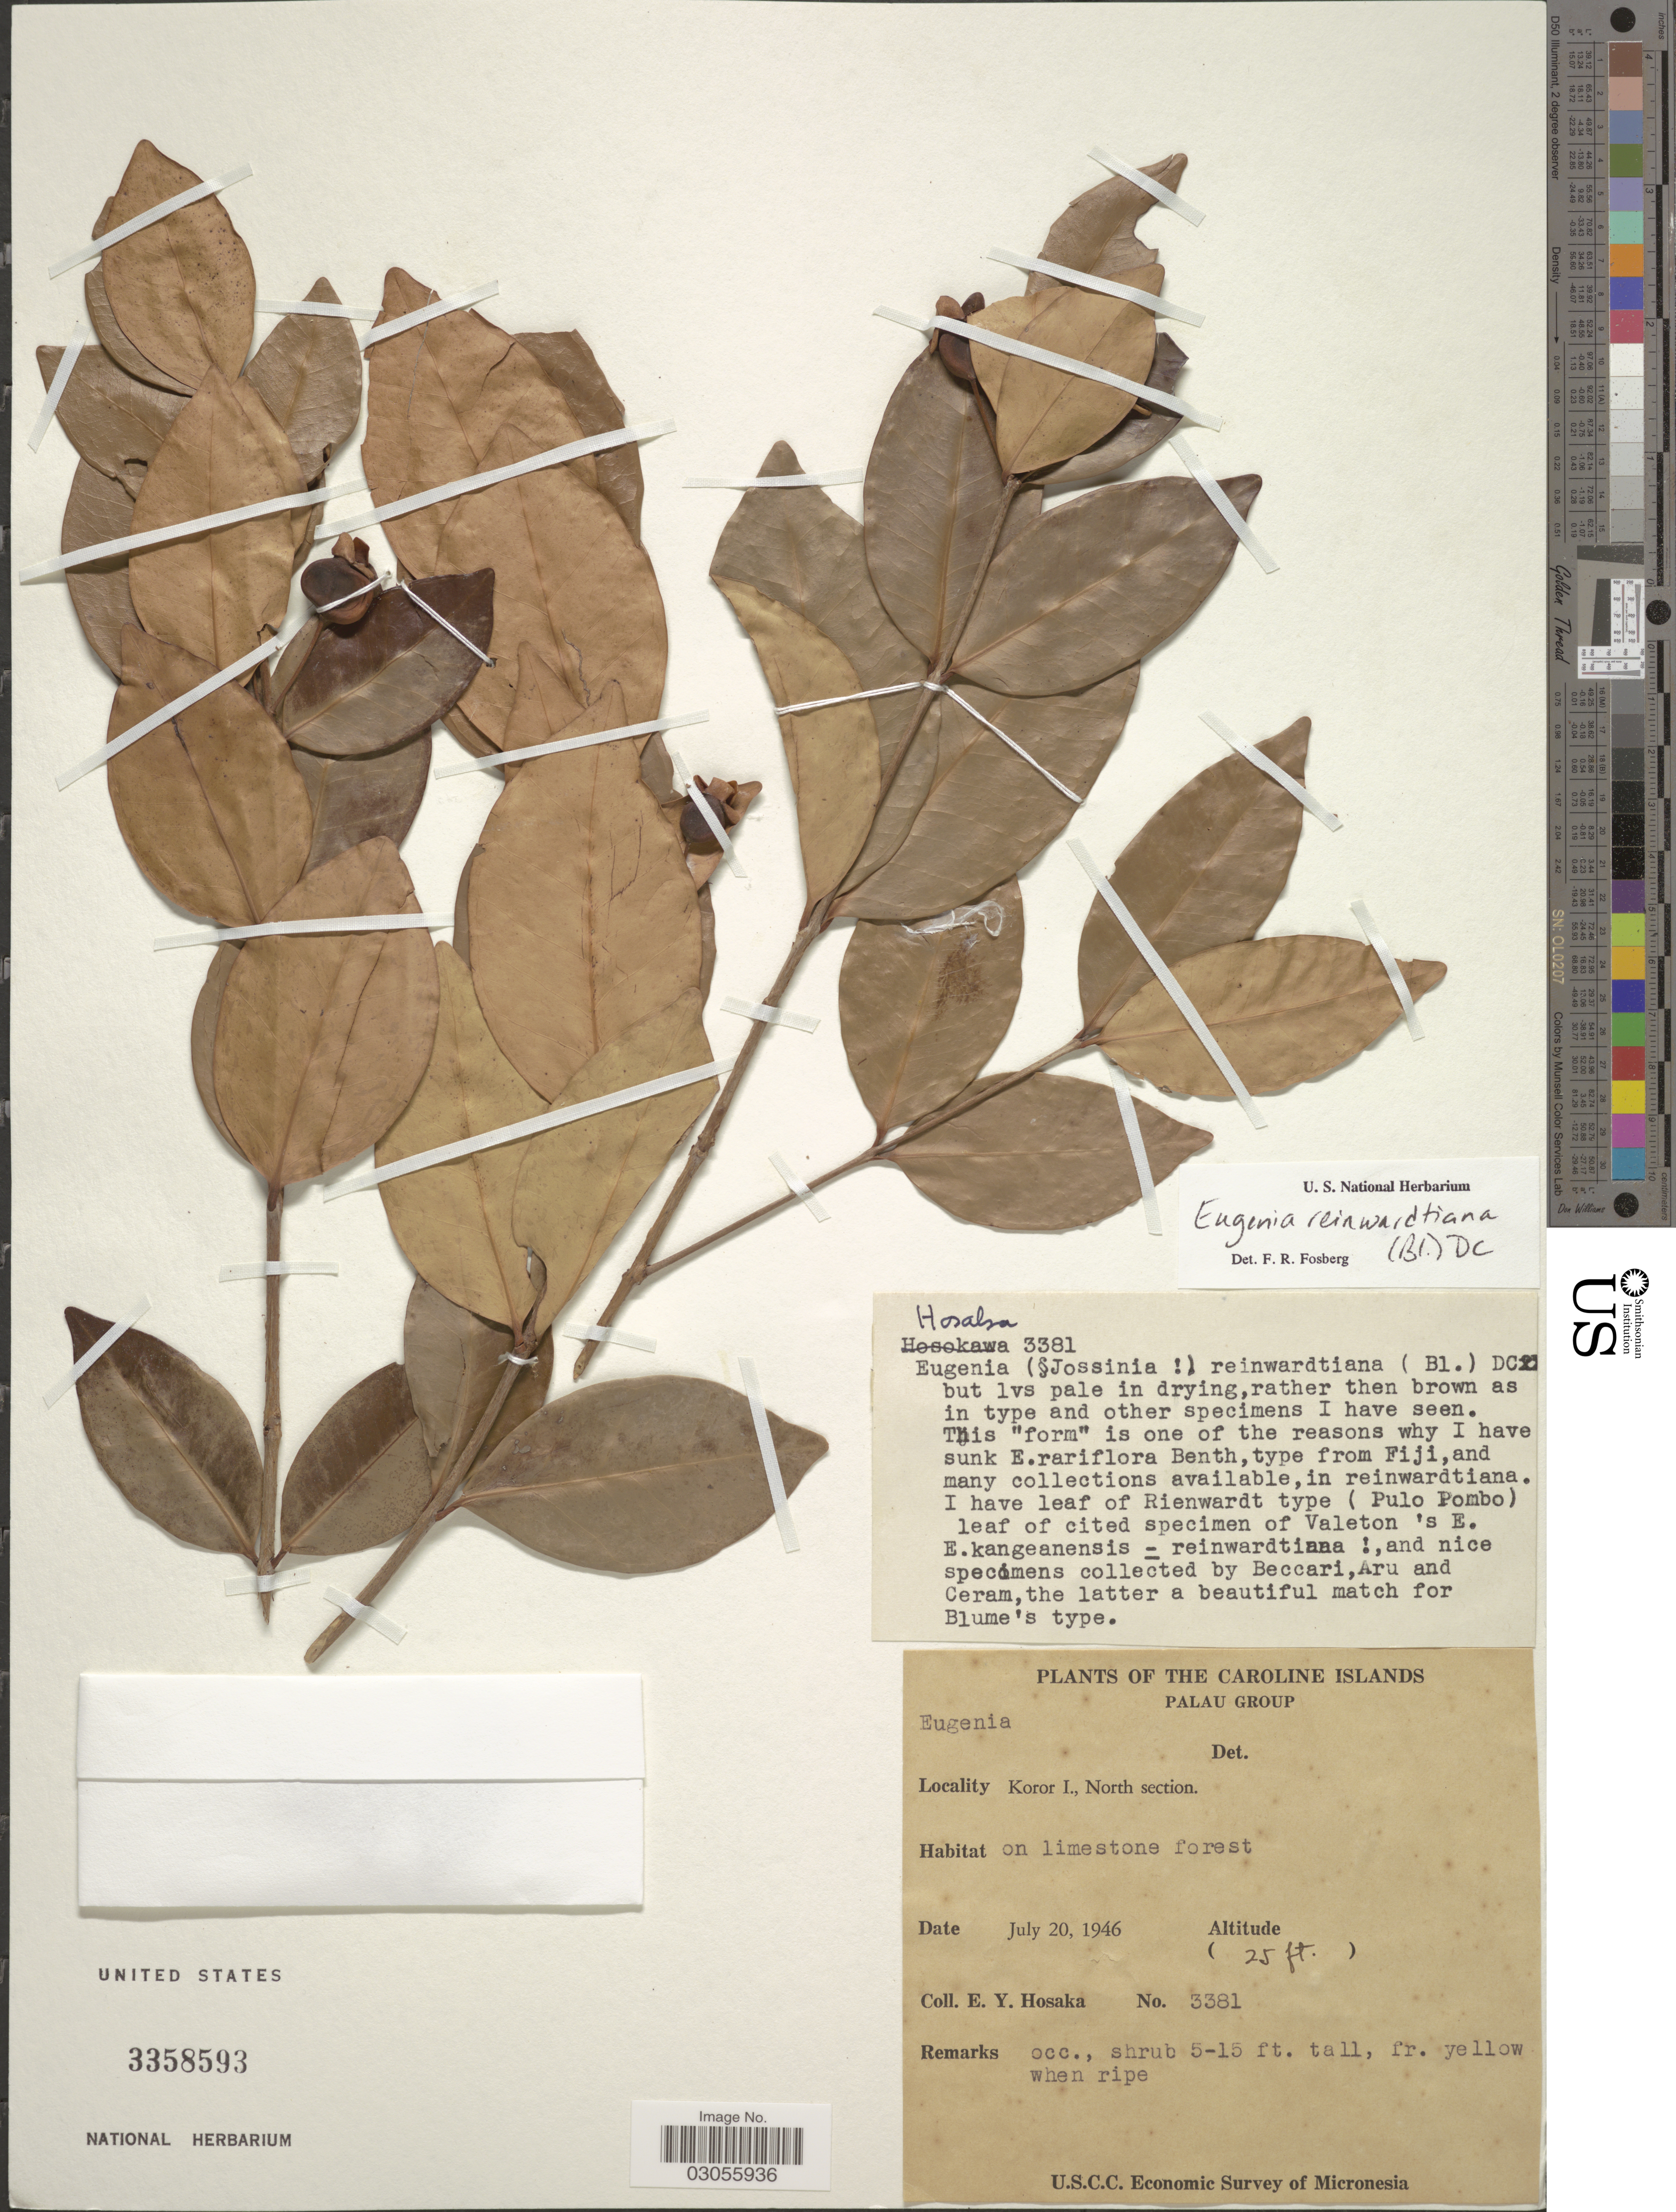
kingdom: Plantae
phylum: Tracheophyta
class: Magnoliopsida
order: Myrtales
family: Myrtaceae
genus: Eugenia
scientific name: Eugenia reinwardtiana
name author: (Blume) DC.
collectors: E. Y. Hosaka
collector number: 3381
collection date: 1946-07-20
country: Palau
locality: Caroline Islands. Palau Group. Koror I., North section.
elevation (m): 8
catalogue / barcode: US 3358593